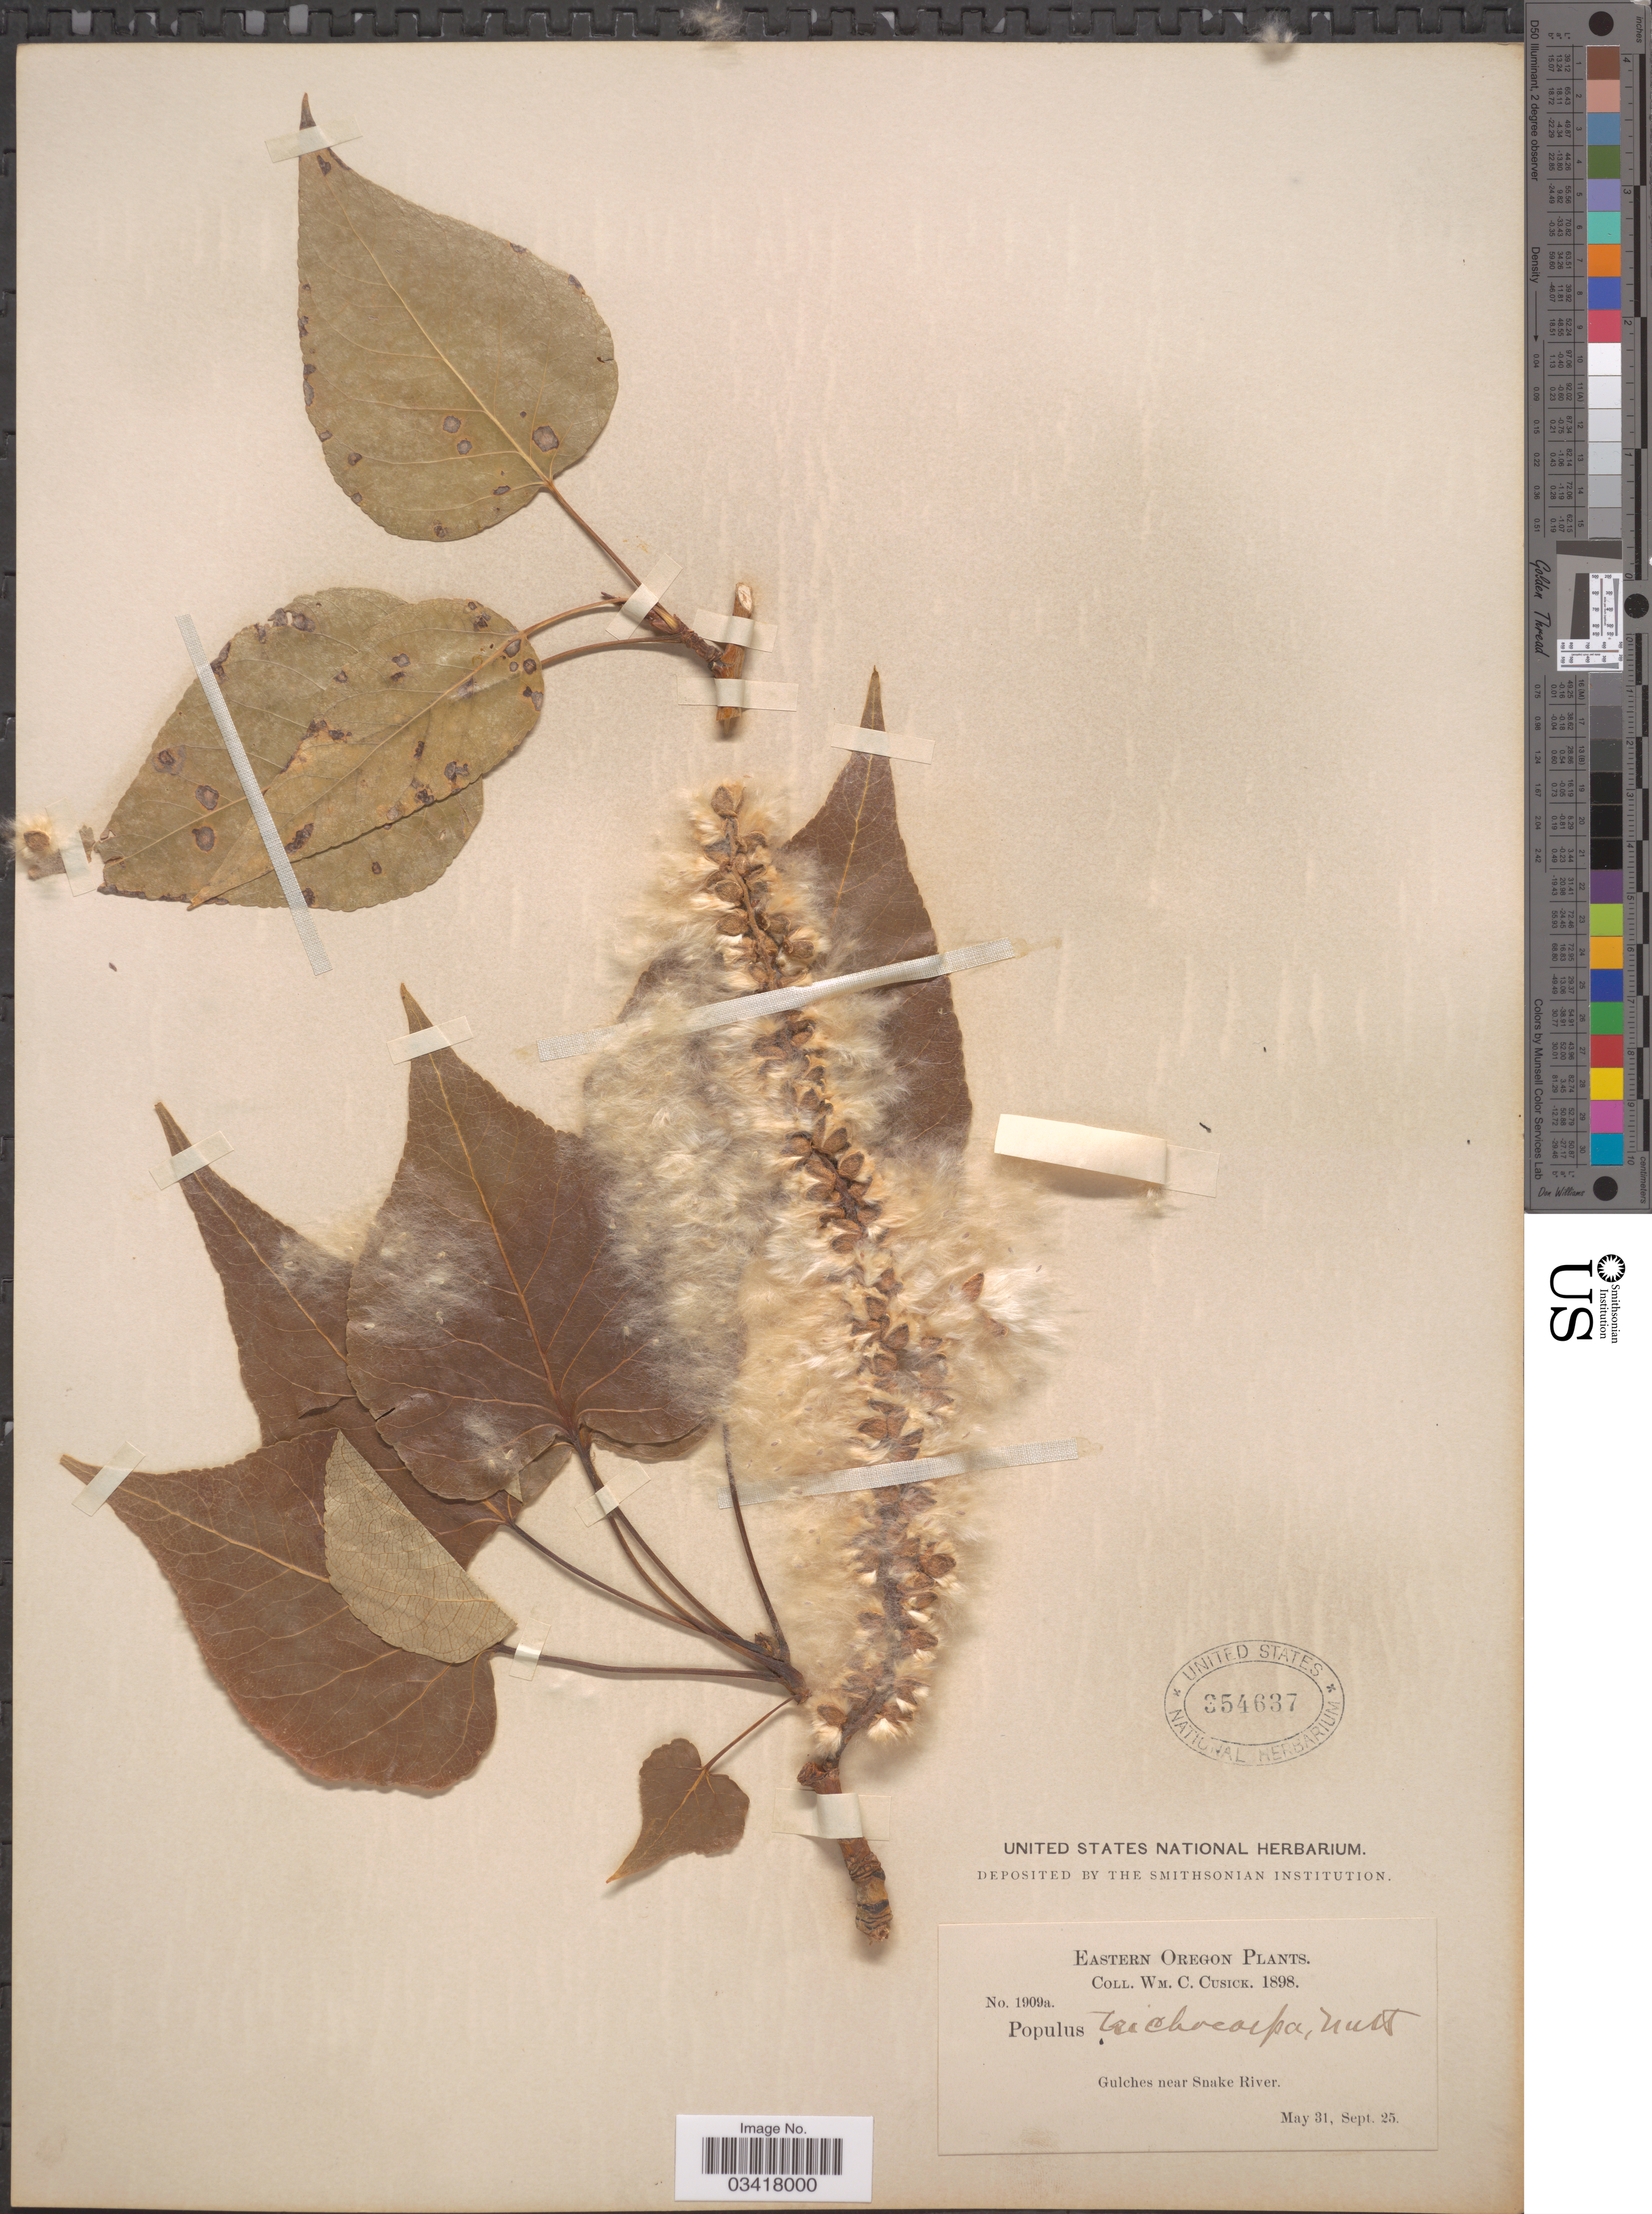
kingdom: Plantae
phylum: Tracheophyta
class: Magnoliopsida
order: Malpighiales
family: Salicaceae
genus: Populus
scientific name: Populus trichocarpa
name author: Torr. & A. Gray ex W. Hook.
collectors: W. C. Cusick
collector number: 1909a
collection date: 1898-05-31/1898-09-25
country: United States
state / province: Oregon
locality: Eastern Oregon. Gulches near Snake River.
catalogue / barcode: US 354637